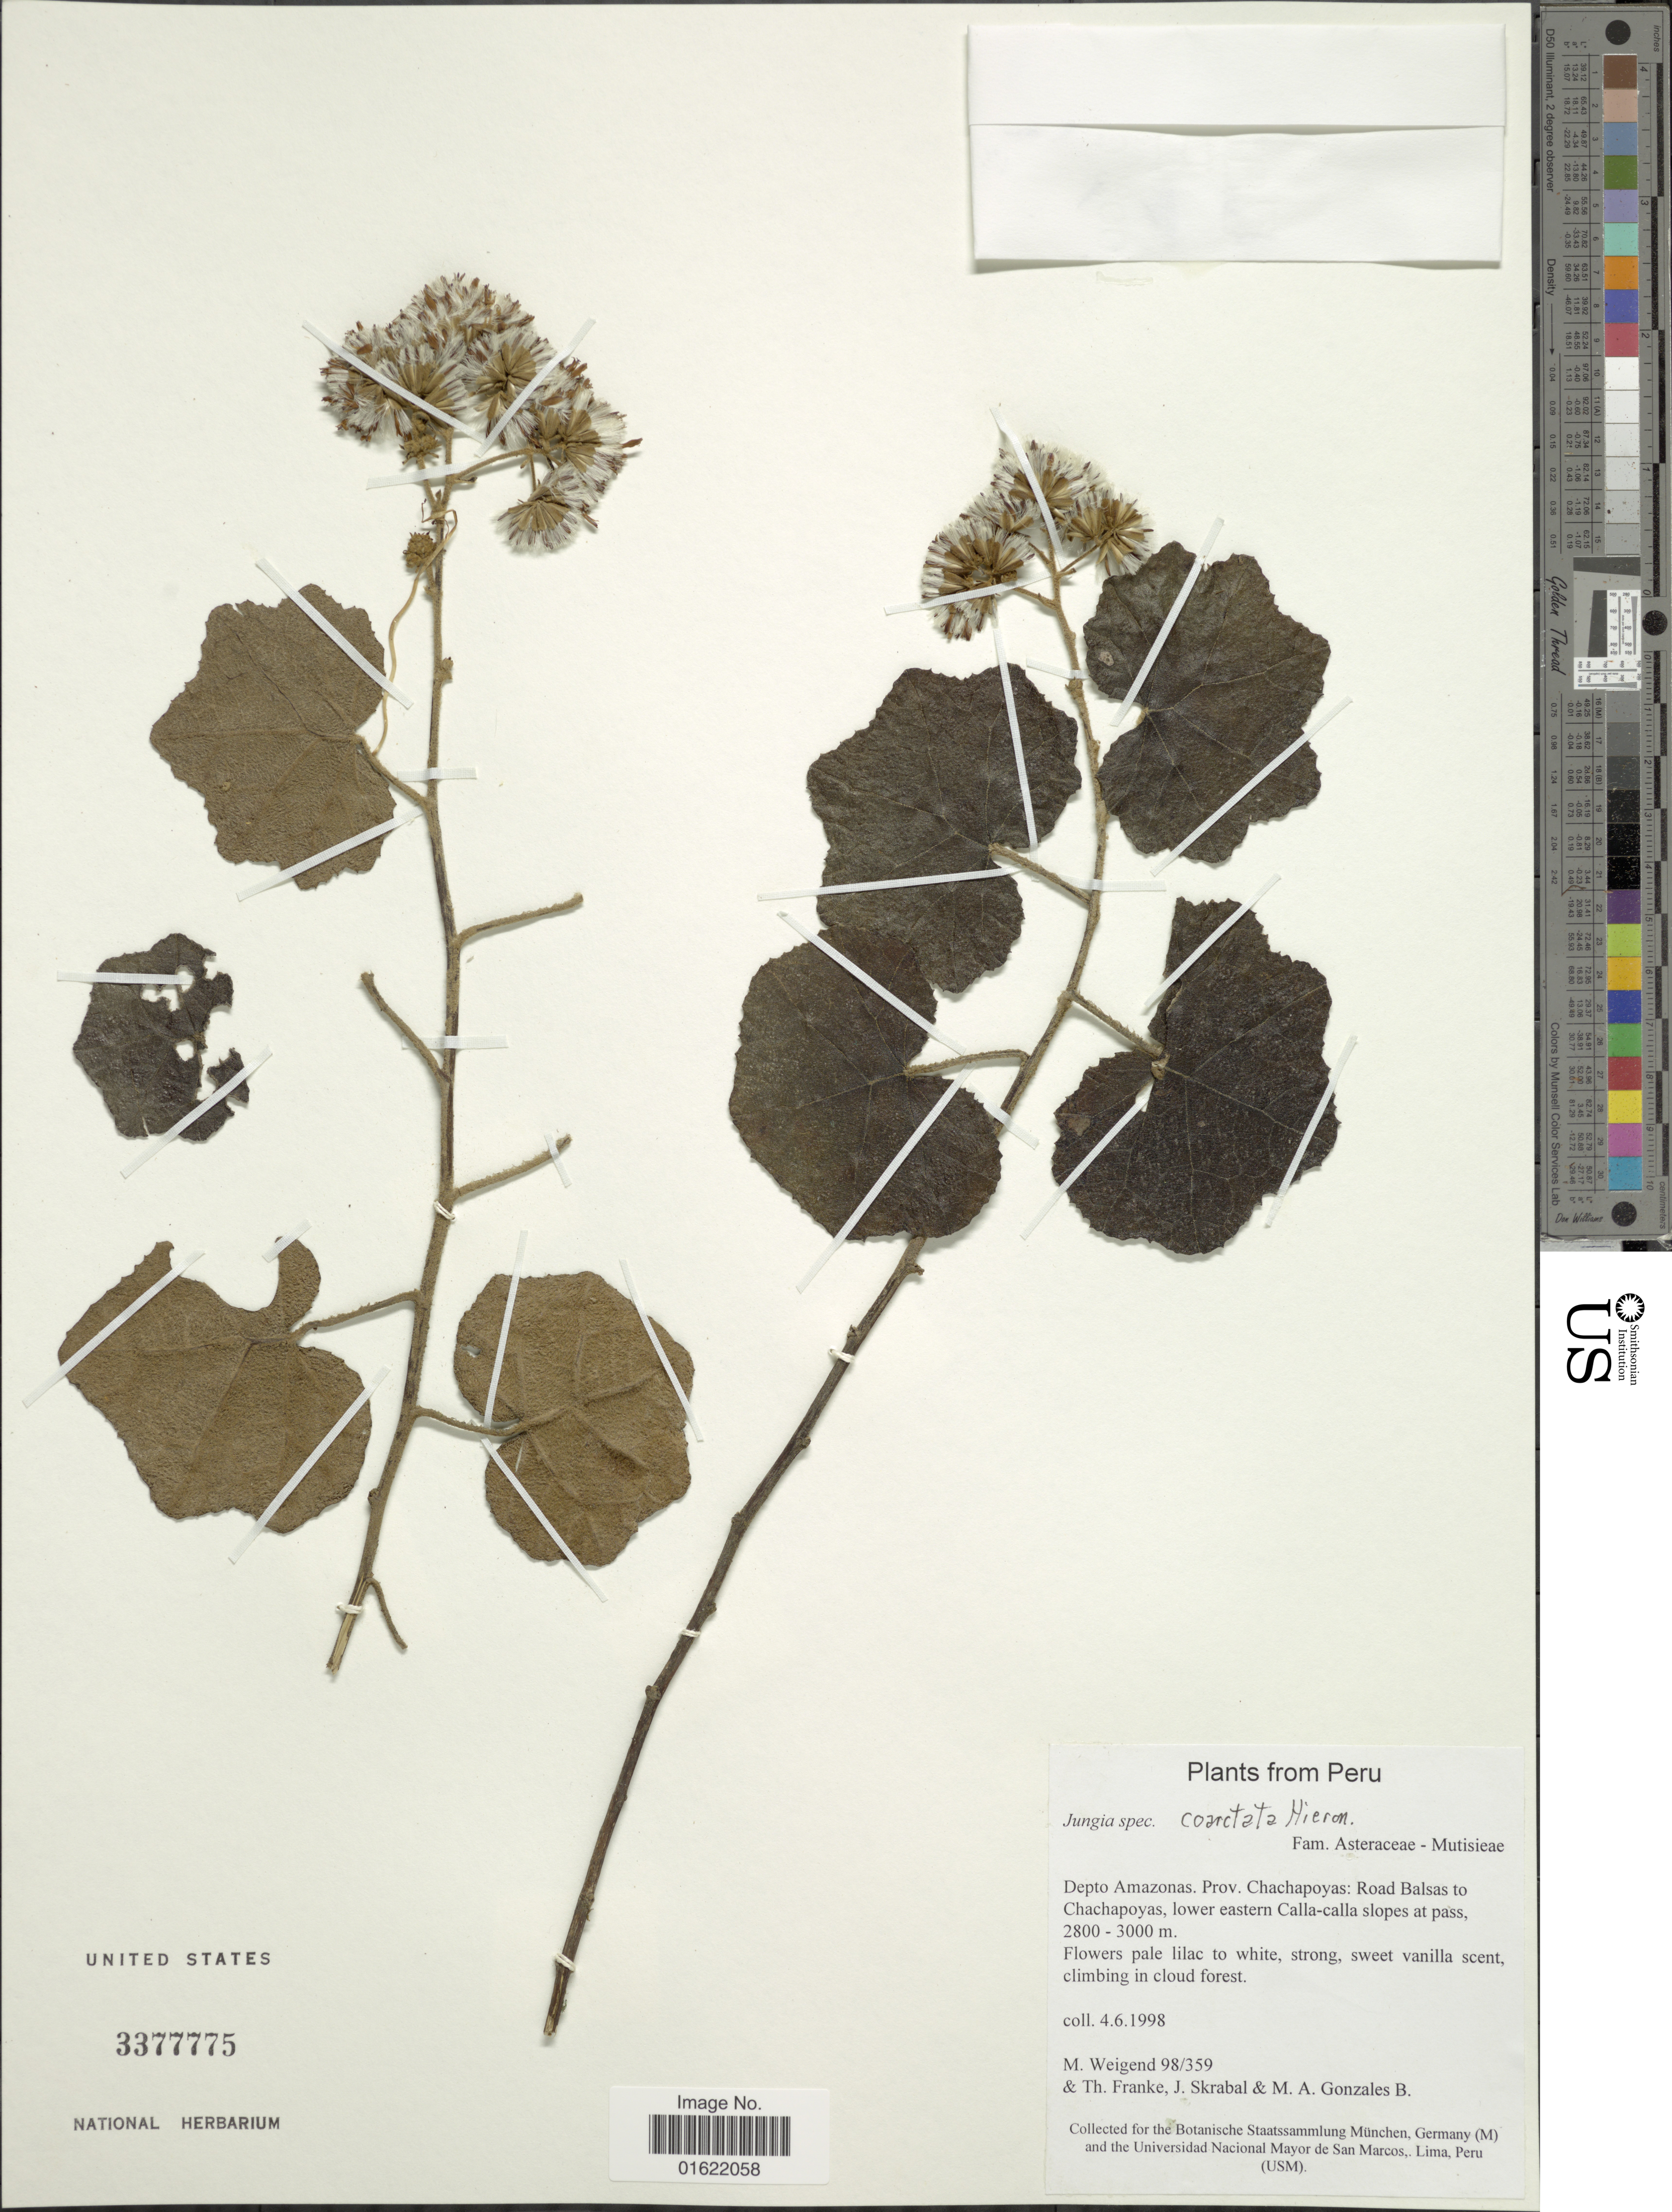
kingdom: Plantae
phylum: Tracheophyta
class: Magnoliopsida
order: Asterales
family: Asteraceae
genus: Jungia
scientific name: Jungia coarctata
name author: Hieron.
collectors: M. Weigend, T. Franke, J. Skrabal & M. A. Gonzales B.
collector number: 98/359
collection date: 1998-06-04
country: Peru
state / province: Amazonas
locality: Prov. Chachapoyas: Road Balsas to Chachapoyas, lower eastern Calla-calla slopes at pass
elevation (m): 2800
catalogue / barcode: US 3377775